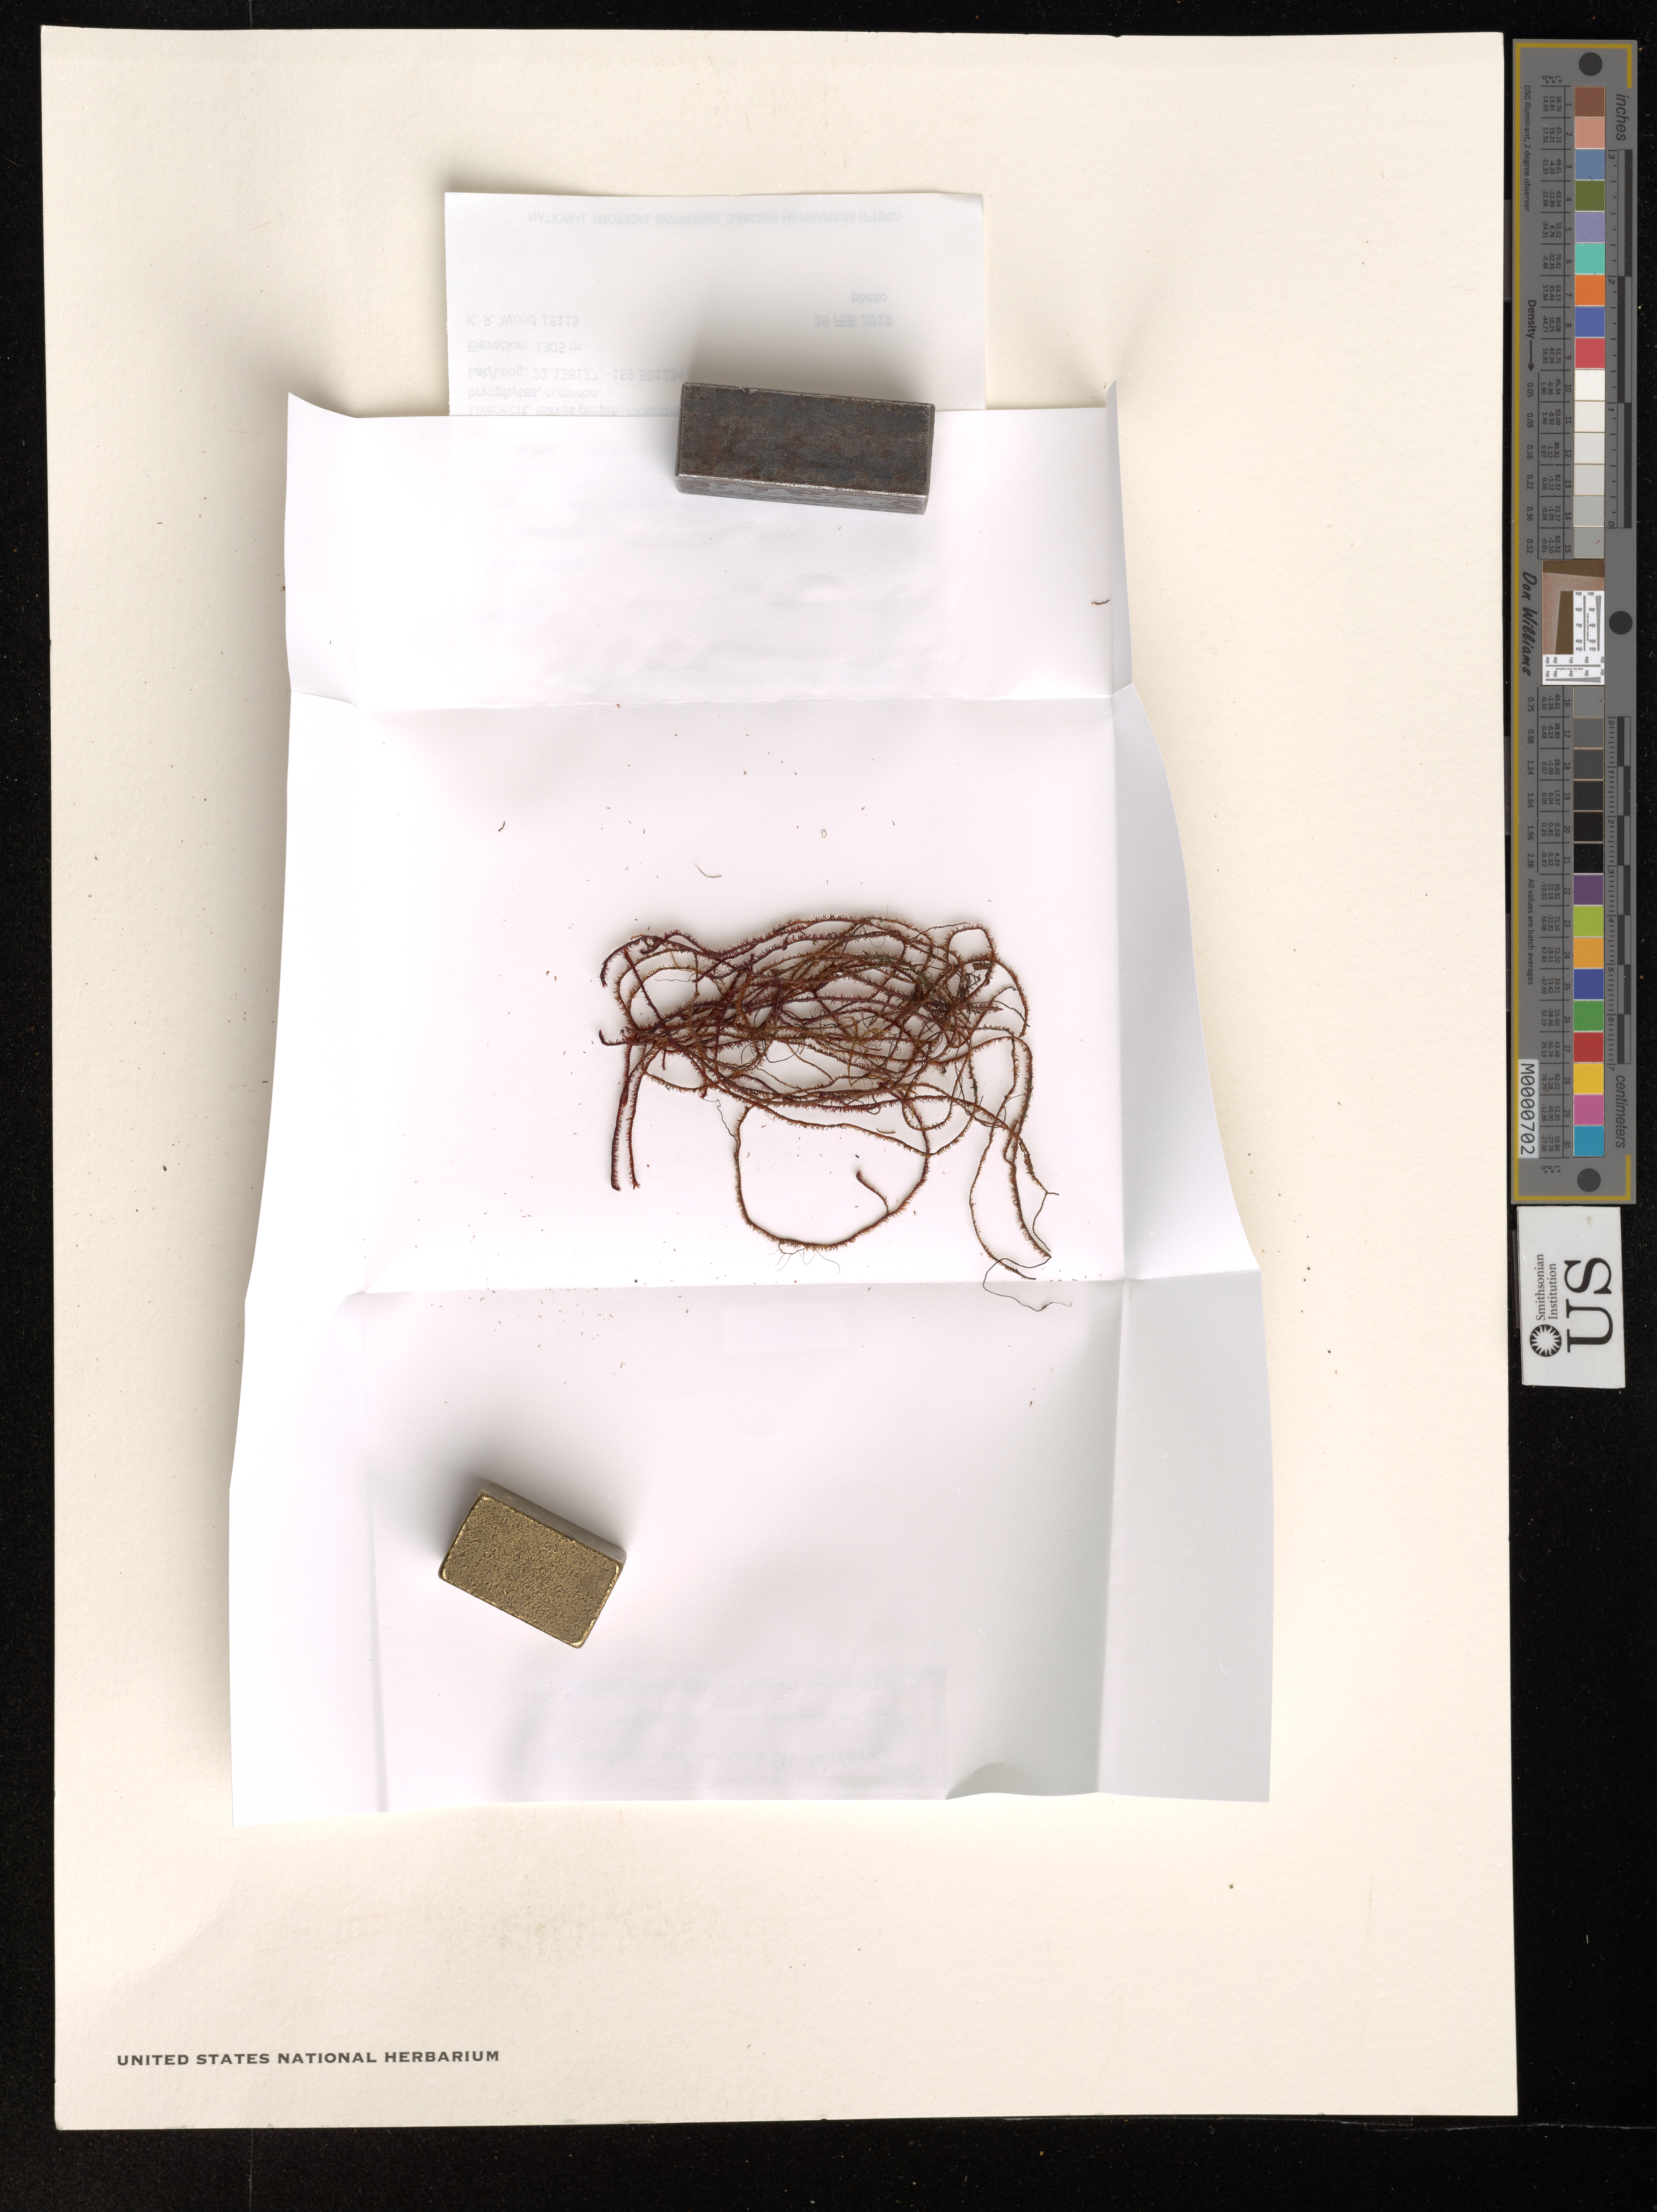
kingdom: Plantae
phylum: Marchantiophyta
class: Jungermanniopsida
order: Jungermanniales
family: Herbertaceae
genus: Herbertus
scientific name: Herbertus aduncus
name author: (Dicks.) S.F. Gray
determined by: Judziewicz, E.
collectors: K. R. Wood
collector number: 18115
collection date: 2019-02-26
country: United States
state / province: Hawaii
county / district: Kauai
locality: The Hawaiian Islands. Kauai Hanalei District. Namolokama summit.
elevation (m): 1305